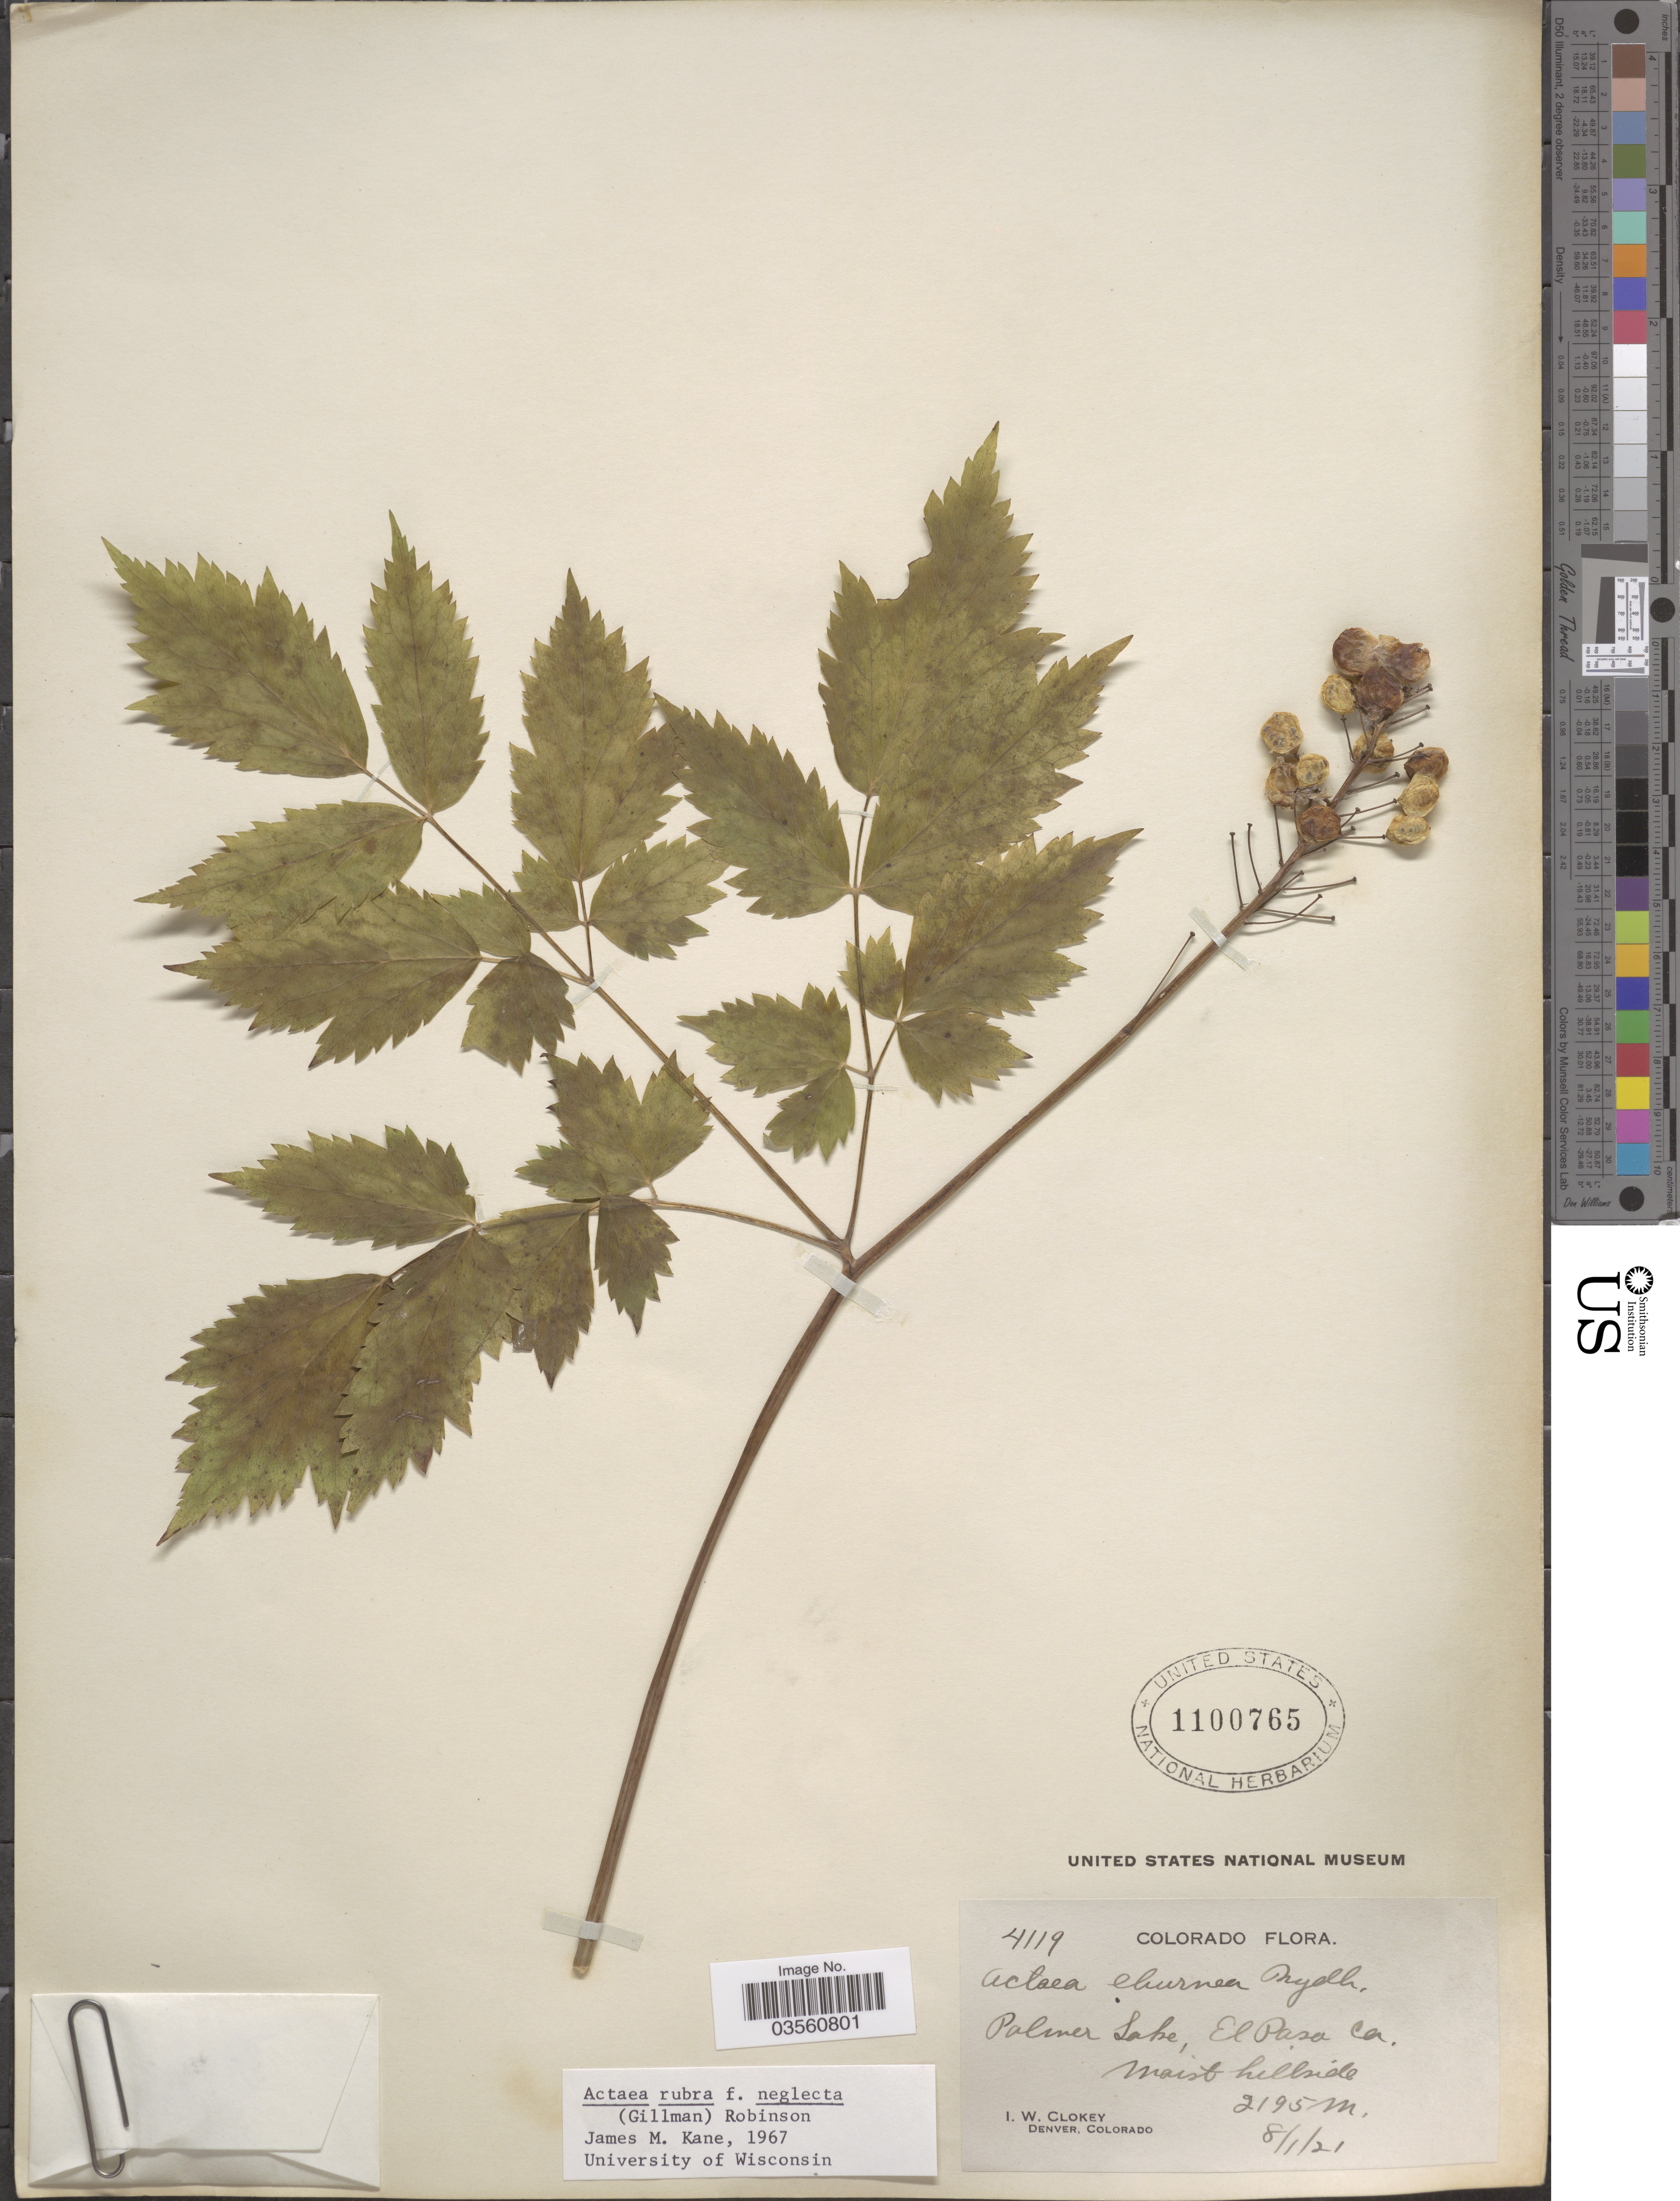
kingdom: Plantae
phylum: Tracheophyta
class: Magnoliopsida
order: Ranunculales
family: Ranunculaceae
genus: Actaea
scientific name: Actaea rubra f. neglecta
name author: (Gillman) B.L. Rob.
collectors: I. W. Clokey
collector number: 4119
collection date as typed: Transcribed d/m/y: 1/8/21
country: United States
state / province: Colorado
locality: Palmer Lake, El Paso Co.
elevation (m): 2195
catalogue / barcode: US 1100765